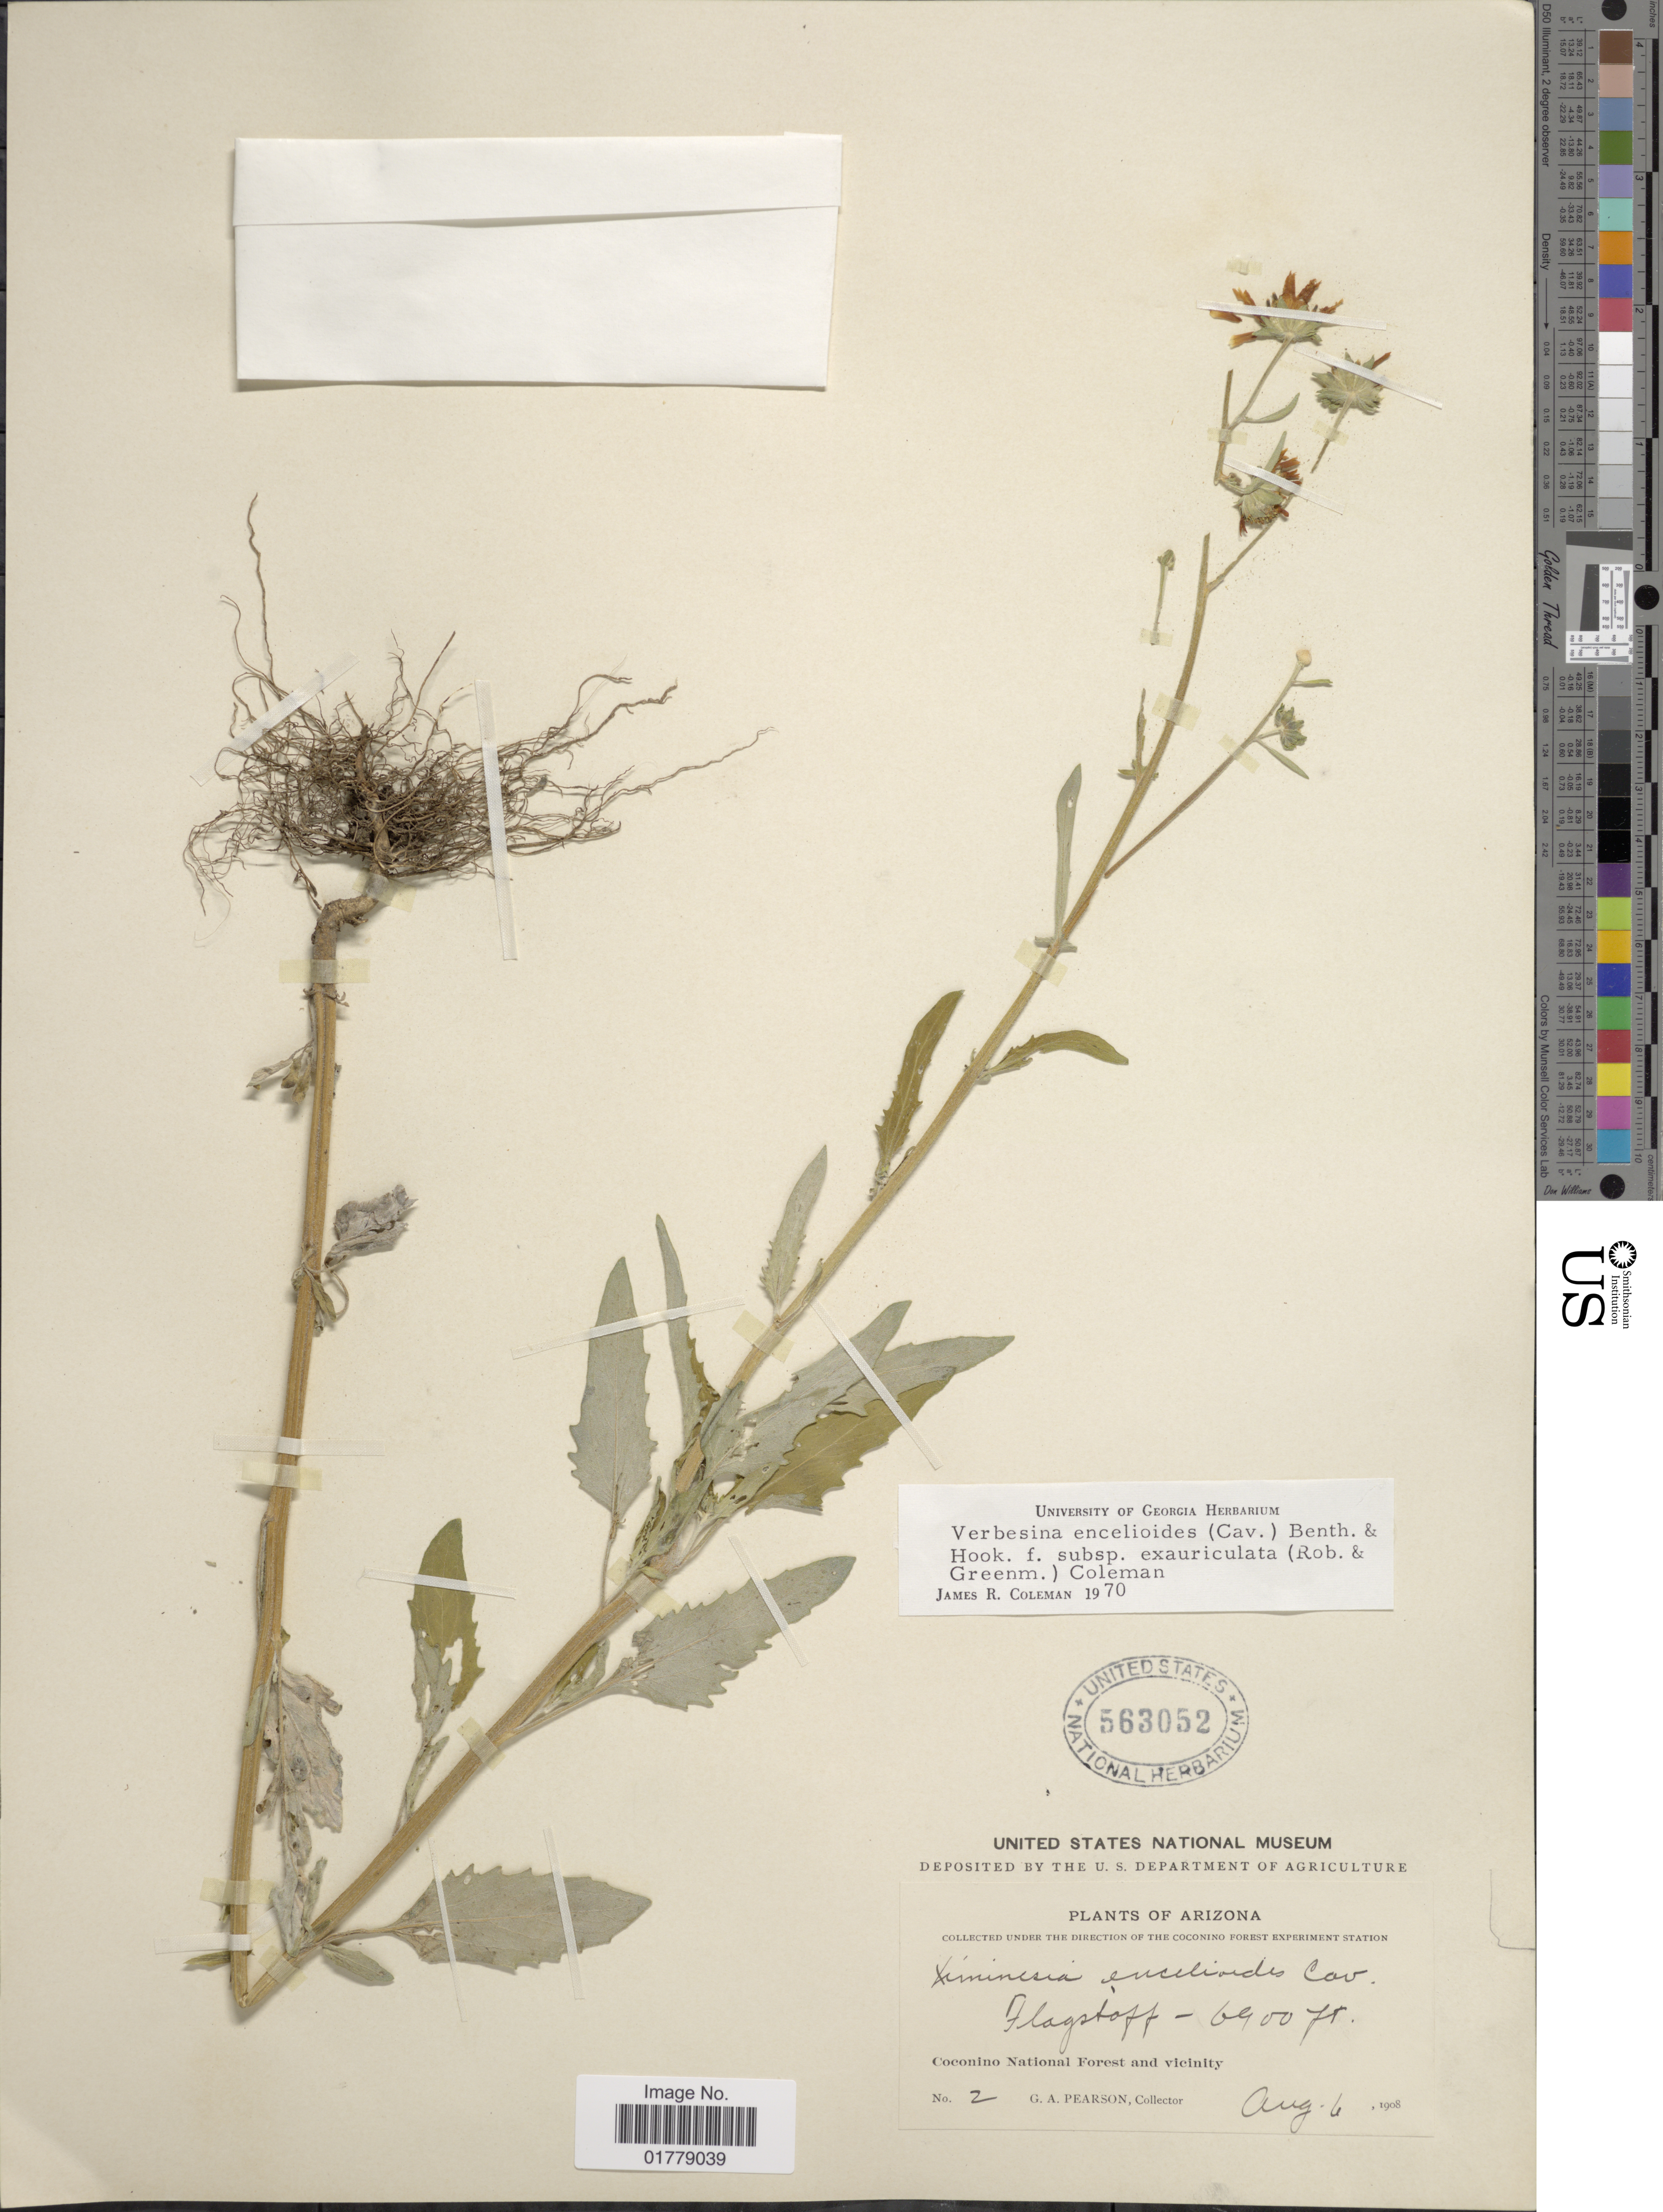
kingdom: Plantae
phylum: Tracheophyta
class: Magnoliopsida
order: Asterales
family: Asteraceae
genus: Verbesina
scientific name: Verbesina encelioides var. cana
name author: (B.L. Rob.) Greenm.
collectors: G. A. Pearson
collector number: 2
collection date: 1908-08-06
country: United States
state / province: Arizona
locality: Flagstaff. Coconino National Forest and vicinity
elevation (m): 2103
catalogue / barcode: US 563052